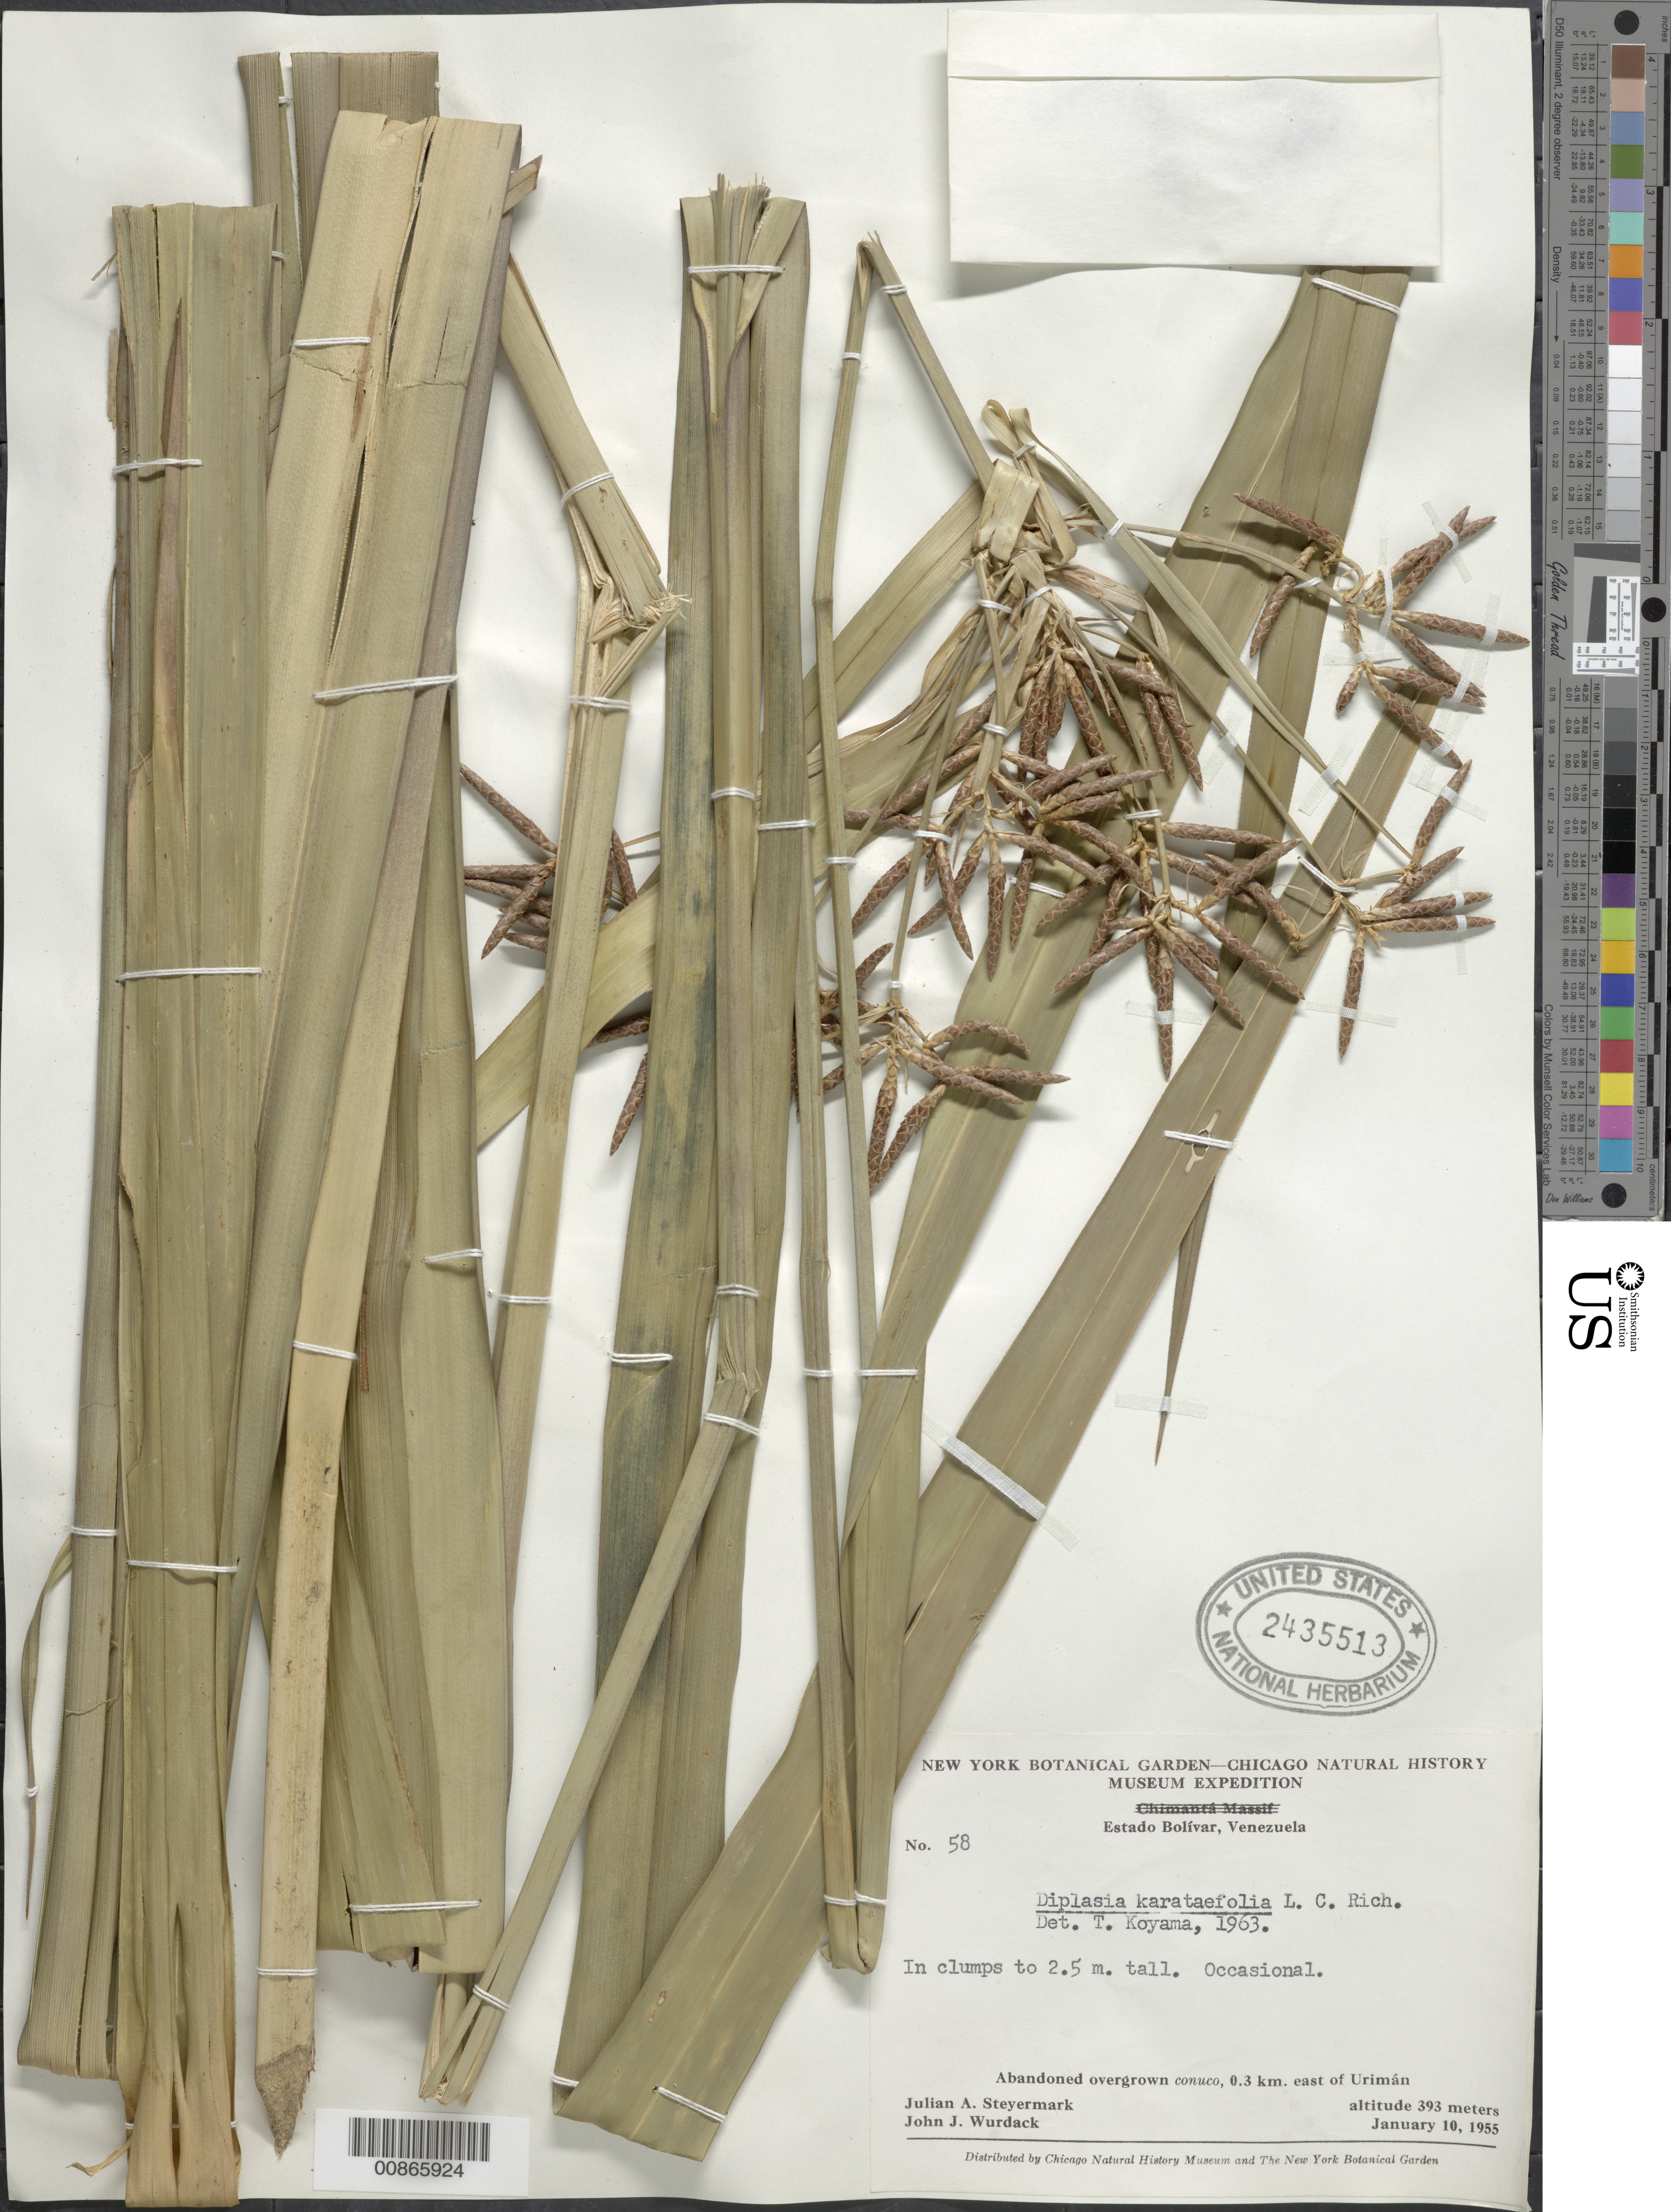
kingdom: Plantae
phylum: Tracheophyta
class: Liliopsida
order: Poales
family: Cyperaceae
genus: Diplasia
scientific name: Diplasia karatifolia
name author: Rich.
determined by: Koyama, Tetsuo M.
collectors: J. Steyermark & J. J. Wurdack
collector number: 55 58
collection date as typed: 10-Jan-55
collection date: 1955-01-10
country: Venezuela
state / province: Bolívar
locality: Chimantá Massif, 0.3 km E of Urimán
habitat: Abandoned overgrown conuco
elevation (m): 393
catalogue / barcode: US 2435513